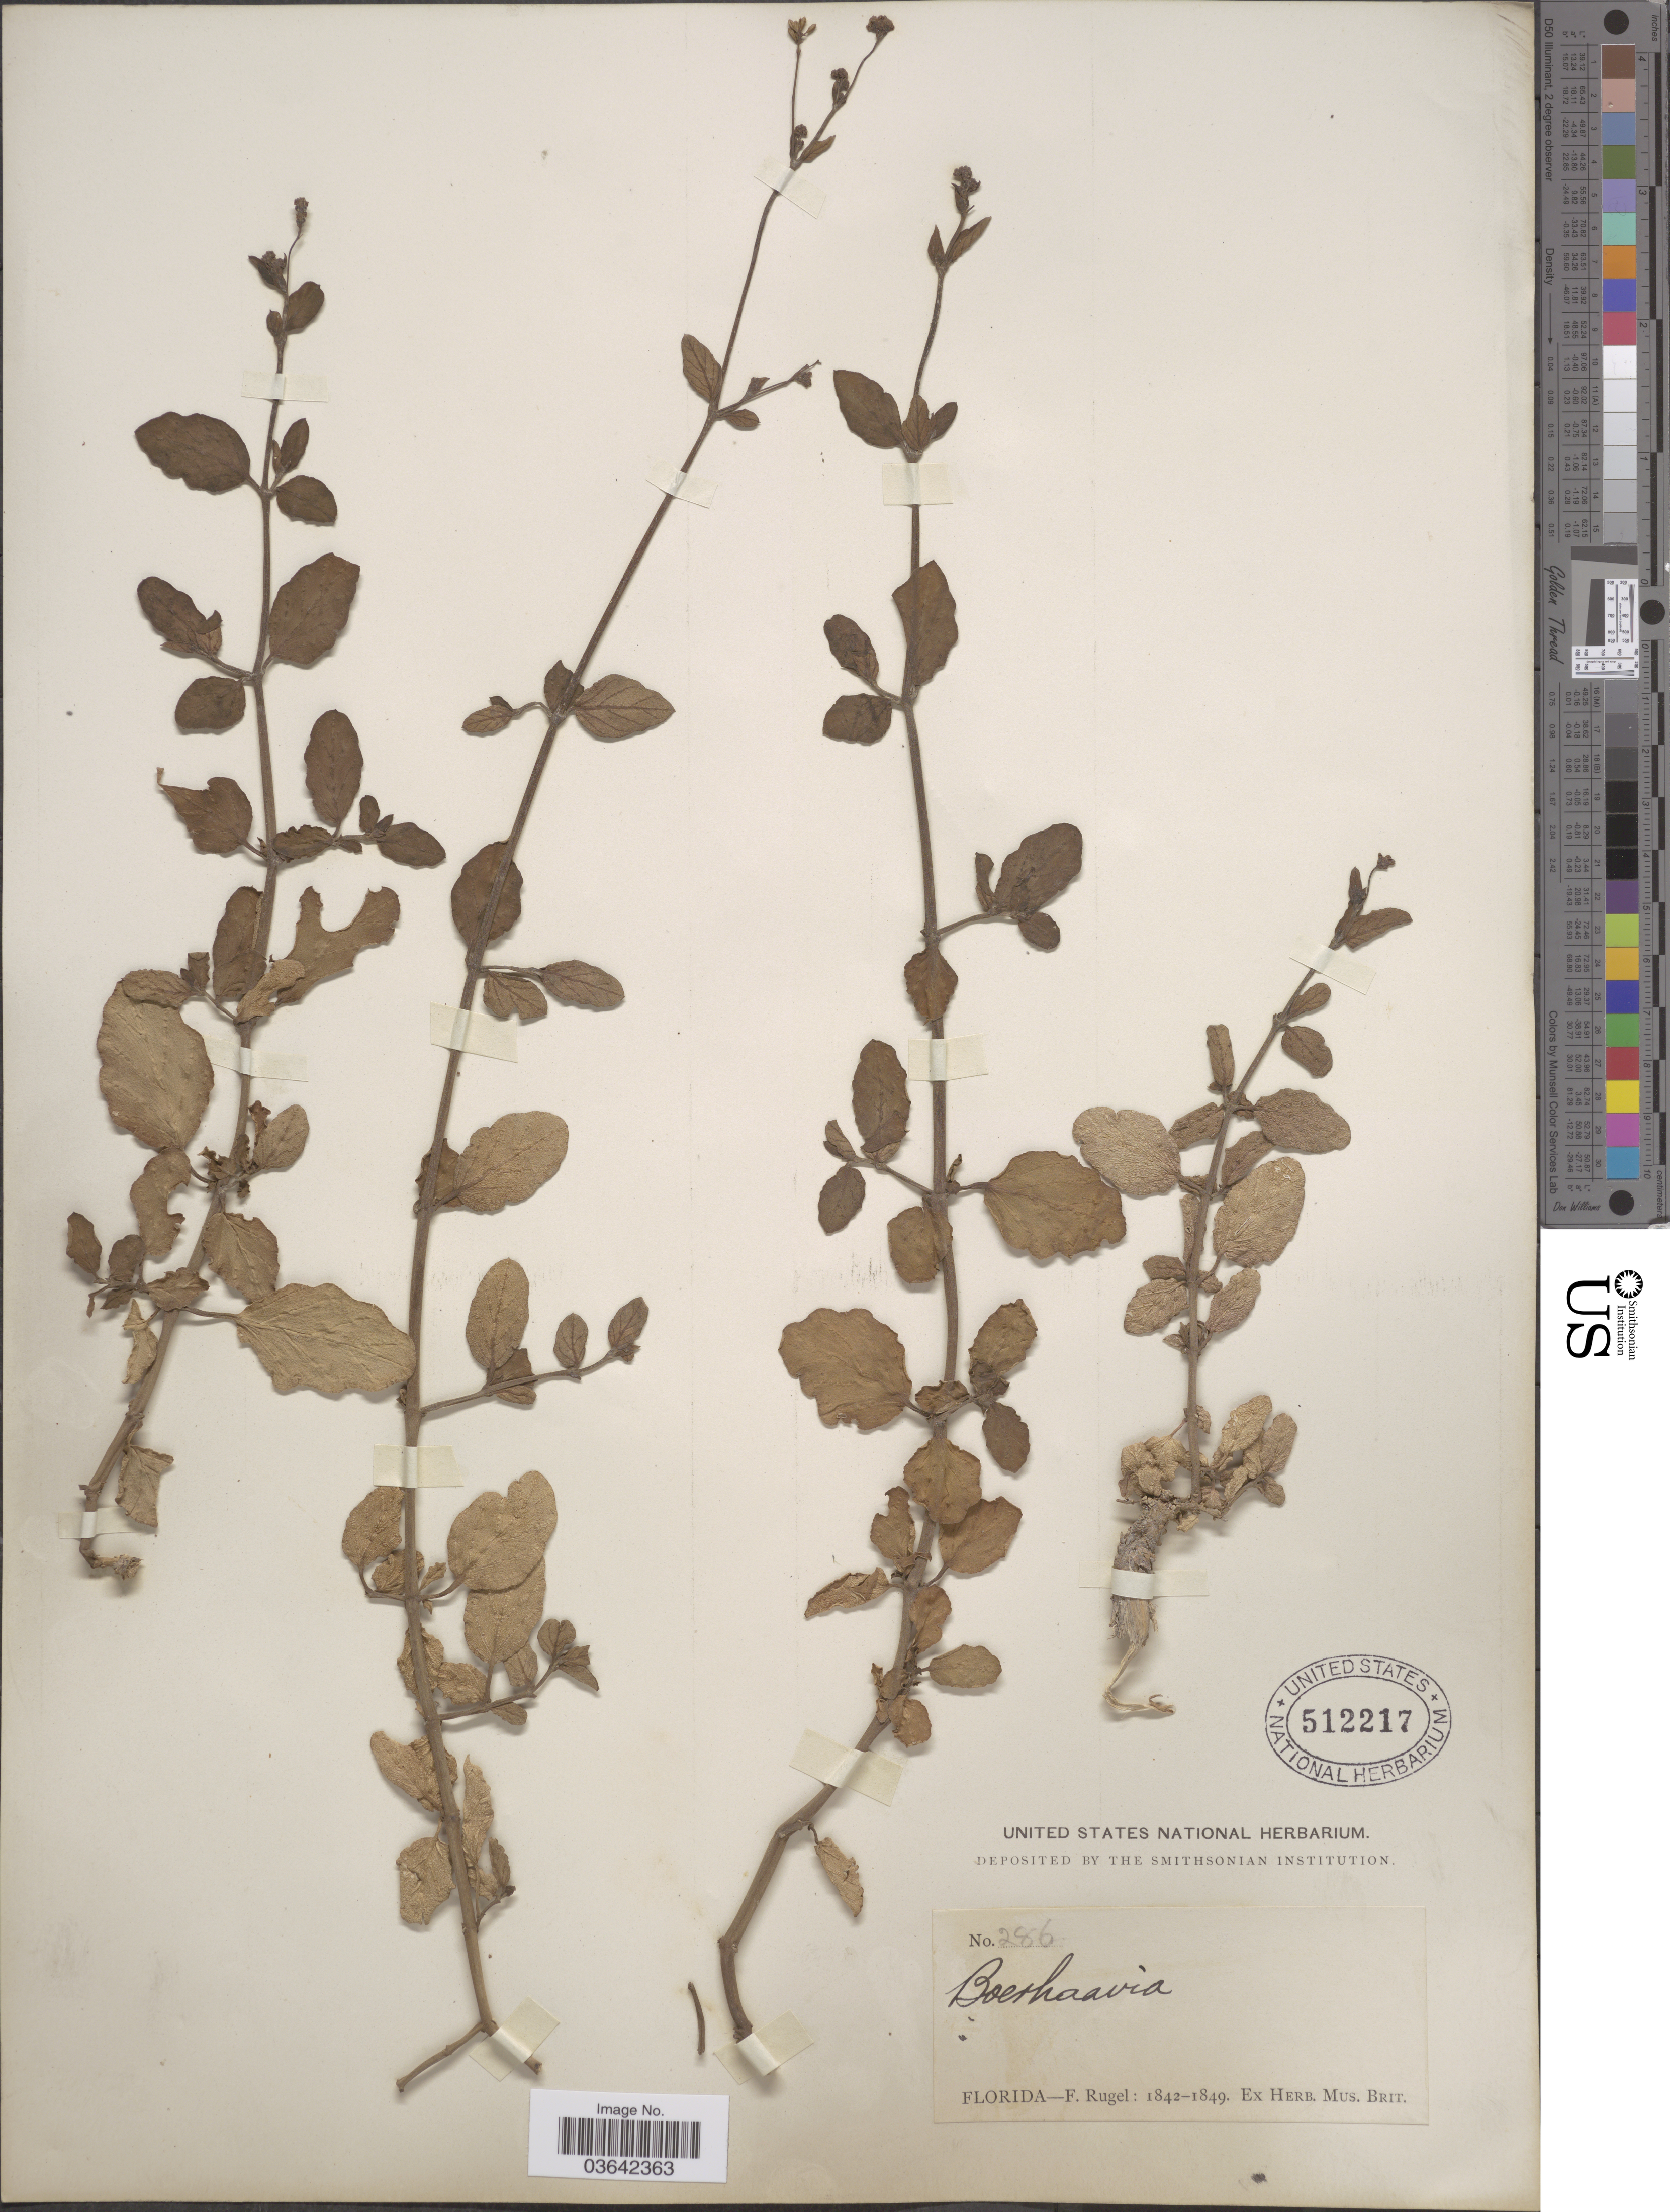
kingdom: Plantae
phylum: Tracheophyta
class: Magnoliopsida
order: Caryophyllales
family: Nyctaginaceae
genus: Boerhavia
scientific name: Boerhavia adscendens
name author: Willd.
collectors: F. Rugel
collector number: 286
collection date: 1842/1849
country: United States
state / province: Florida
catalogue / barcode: US 512217